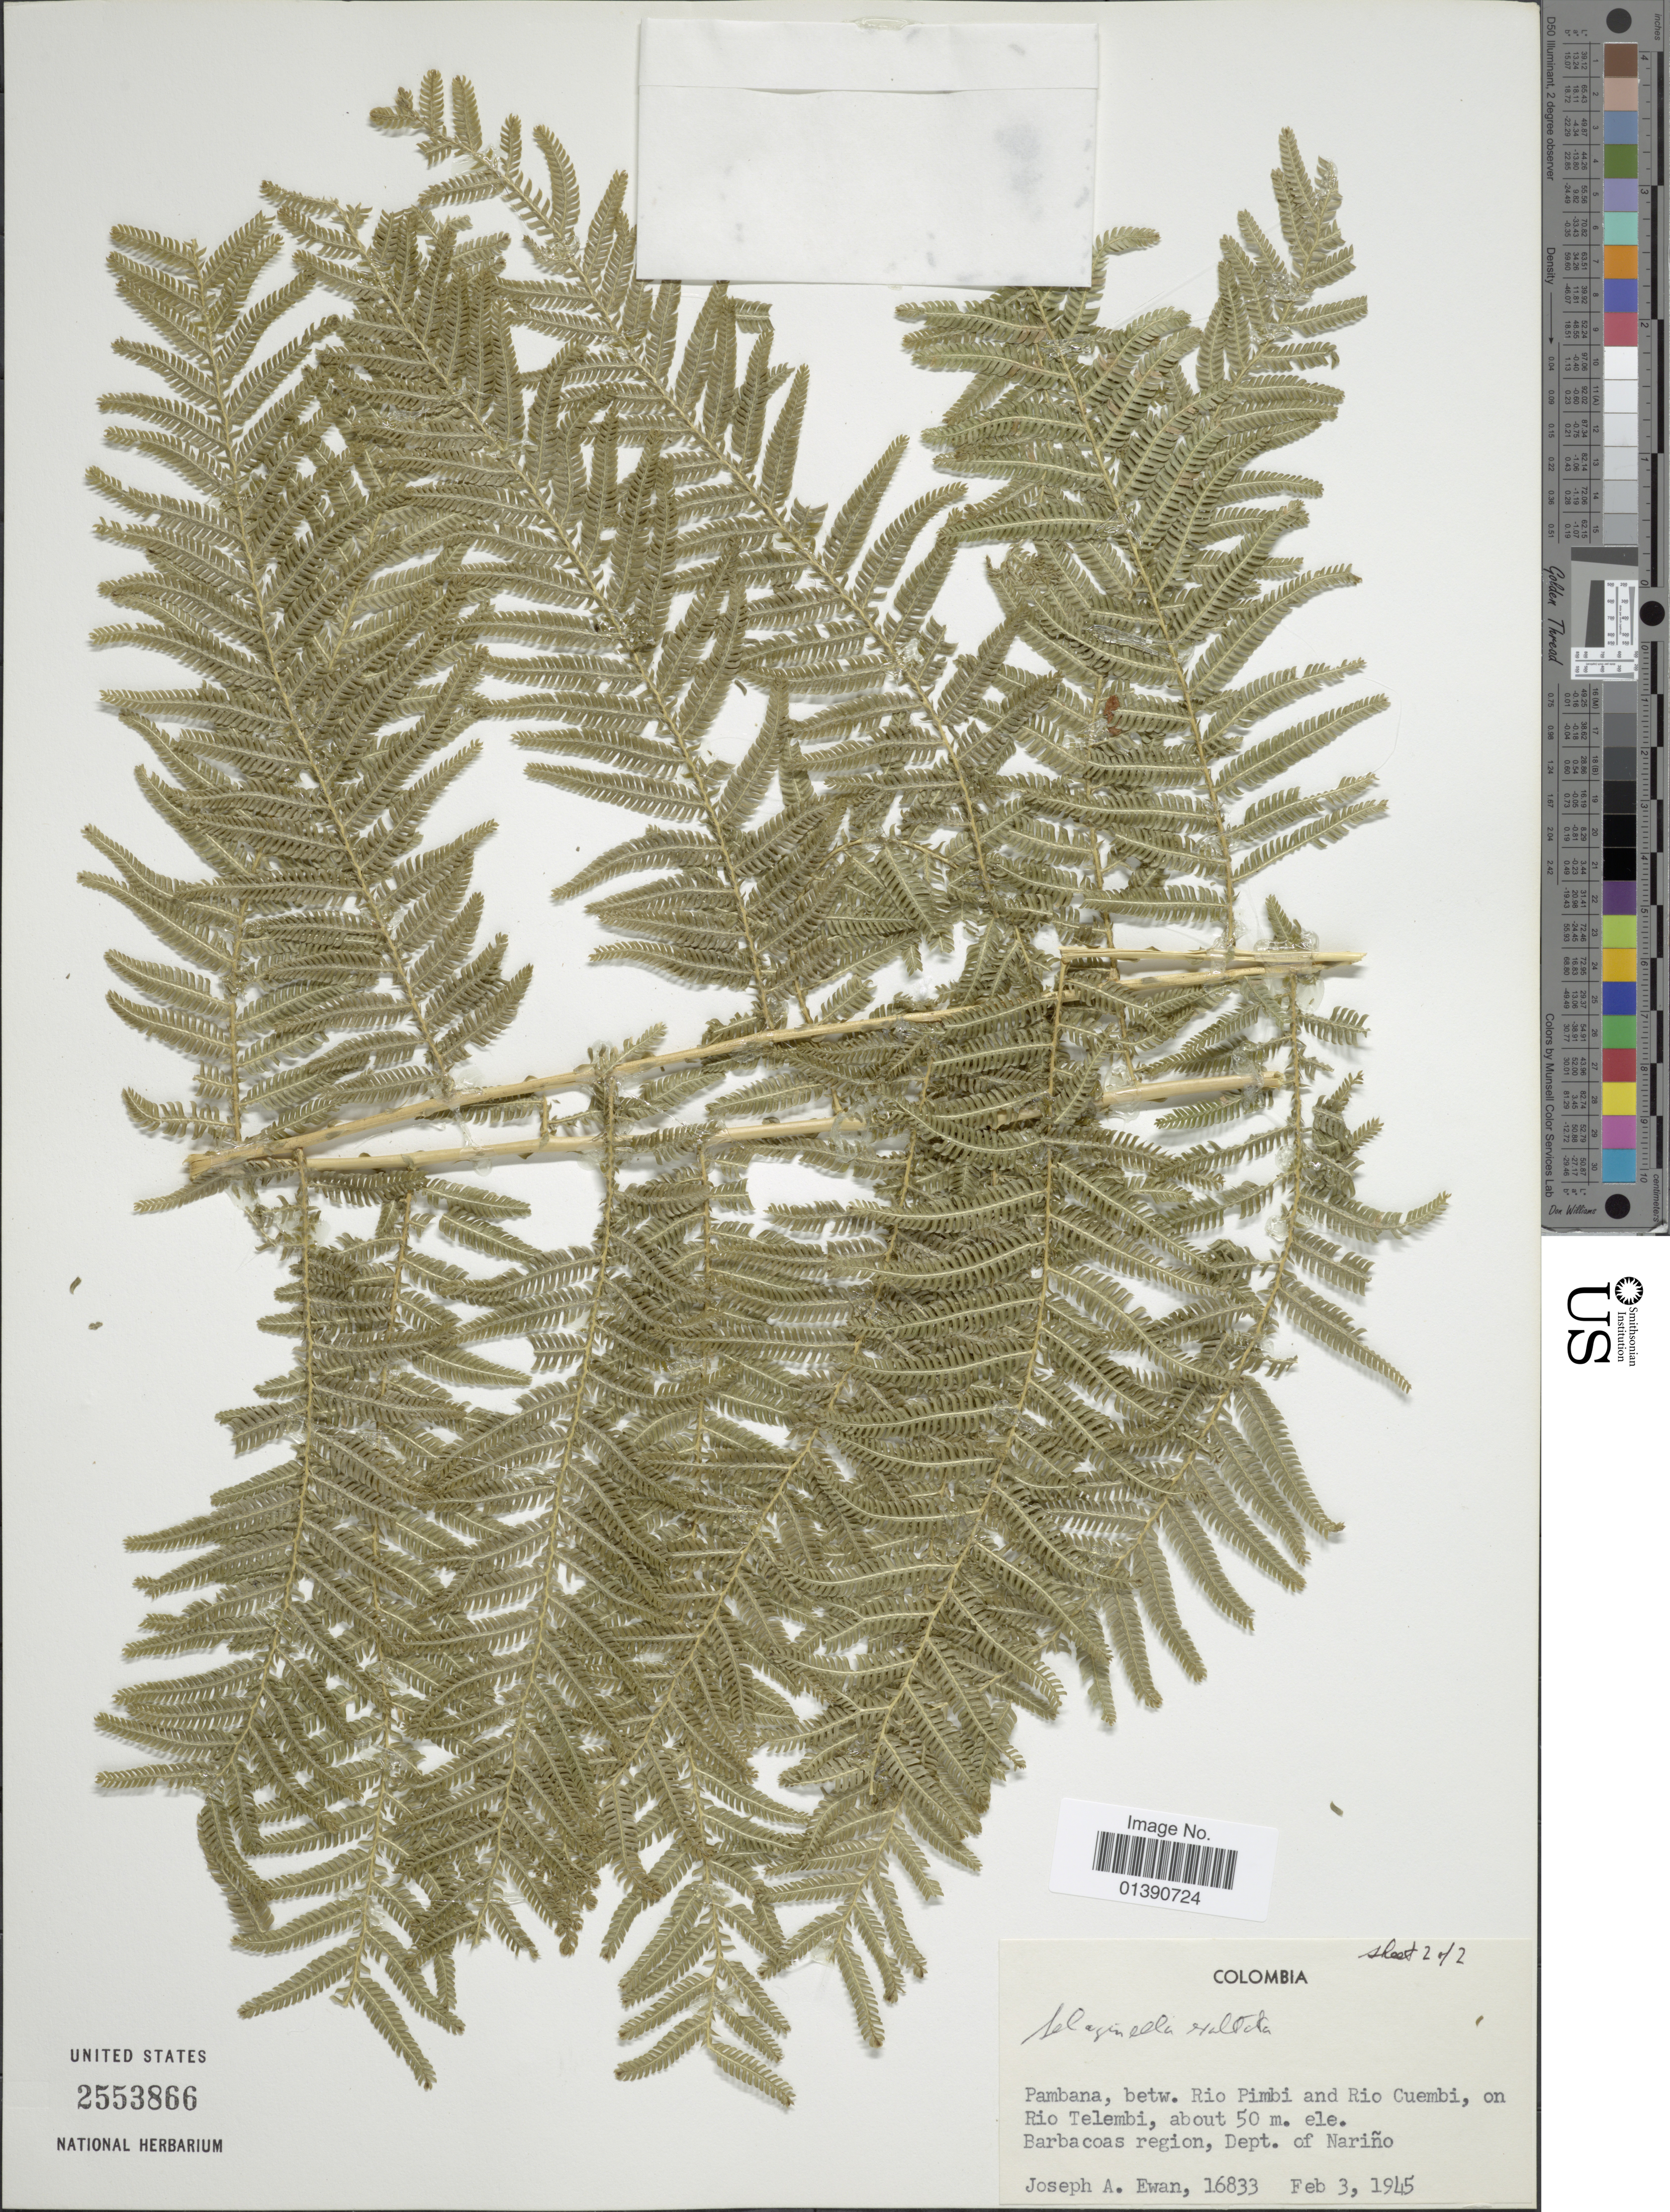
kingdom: Plantae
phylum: Tracheophyta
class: Lycopodiopsida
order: Selaginellales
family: Selaginellaceae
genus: Selaginella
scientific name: Selaginella exaltata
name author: (Kunze) Spring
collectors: J. A. Ewan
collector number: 16833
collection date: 1945-02-03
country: Colombia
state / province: Nariño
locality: Pambana, betw. Rio Pimbi and Rio Cuembi, on Rio Telembi, Barbacoas region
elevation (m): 50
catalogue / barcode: US 2553866